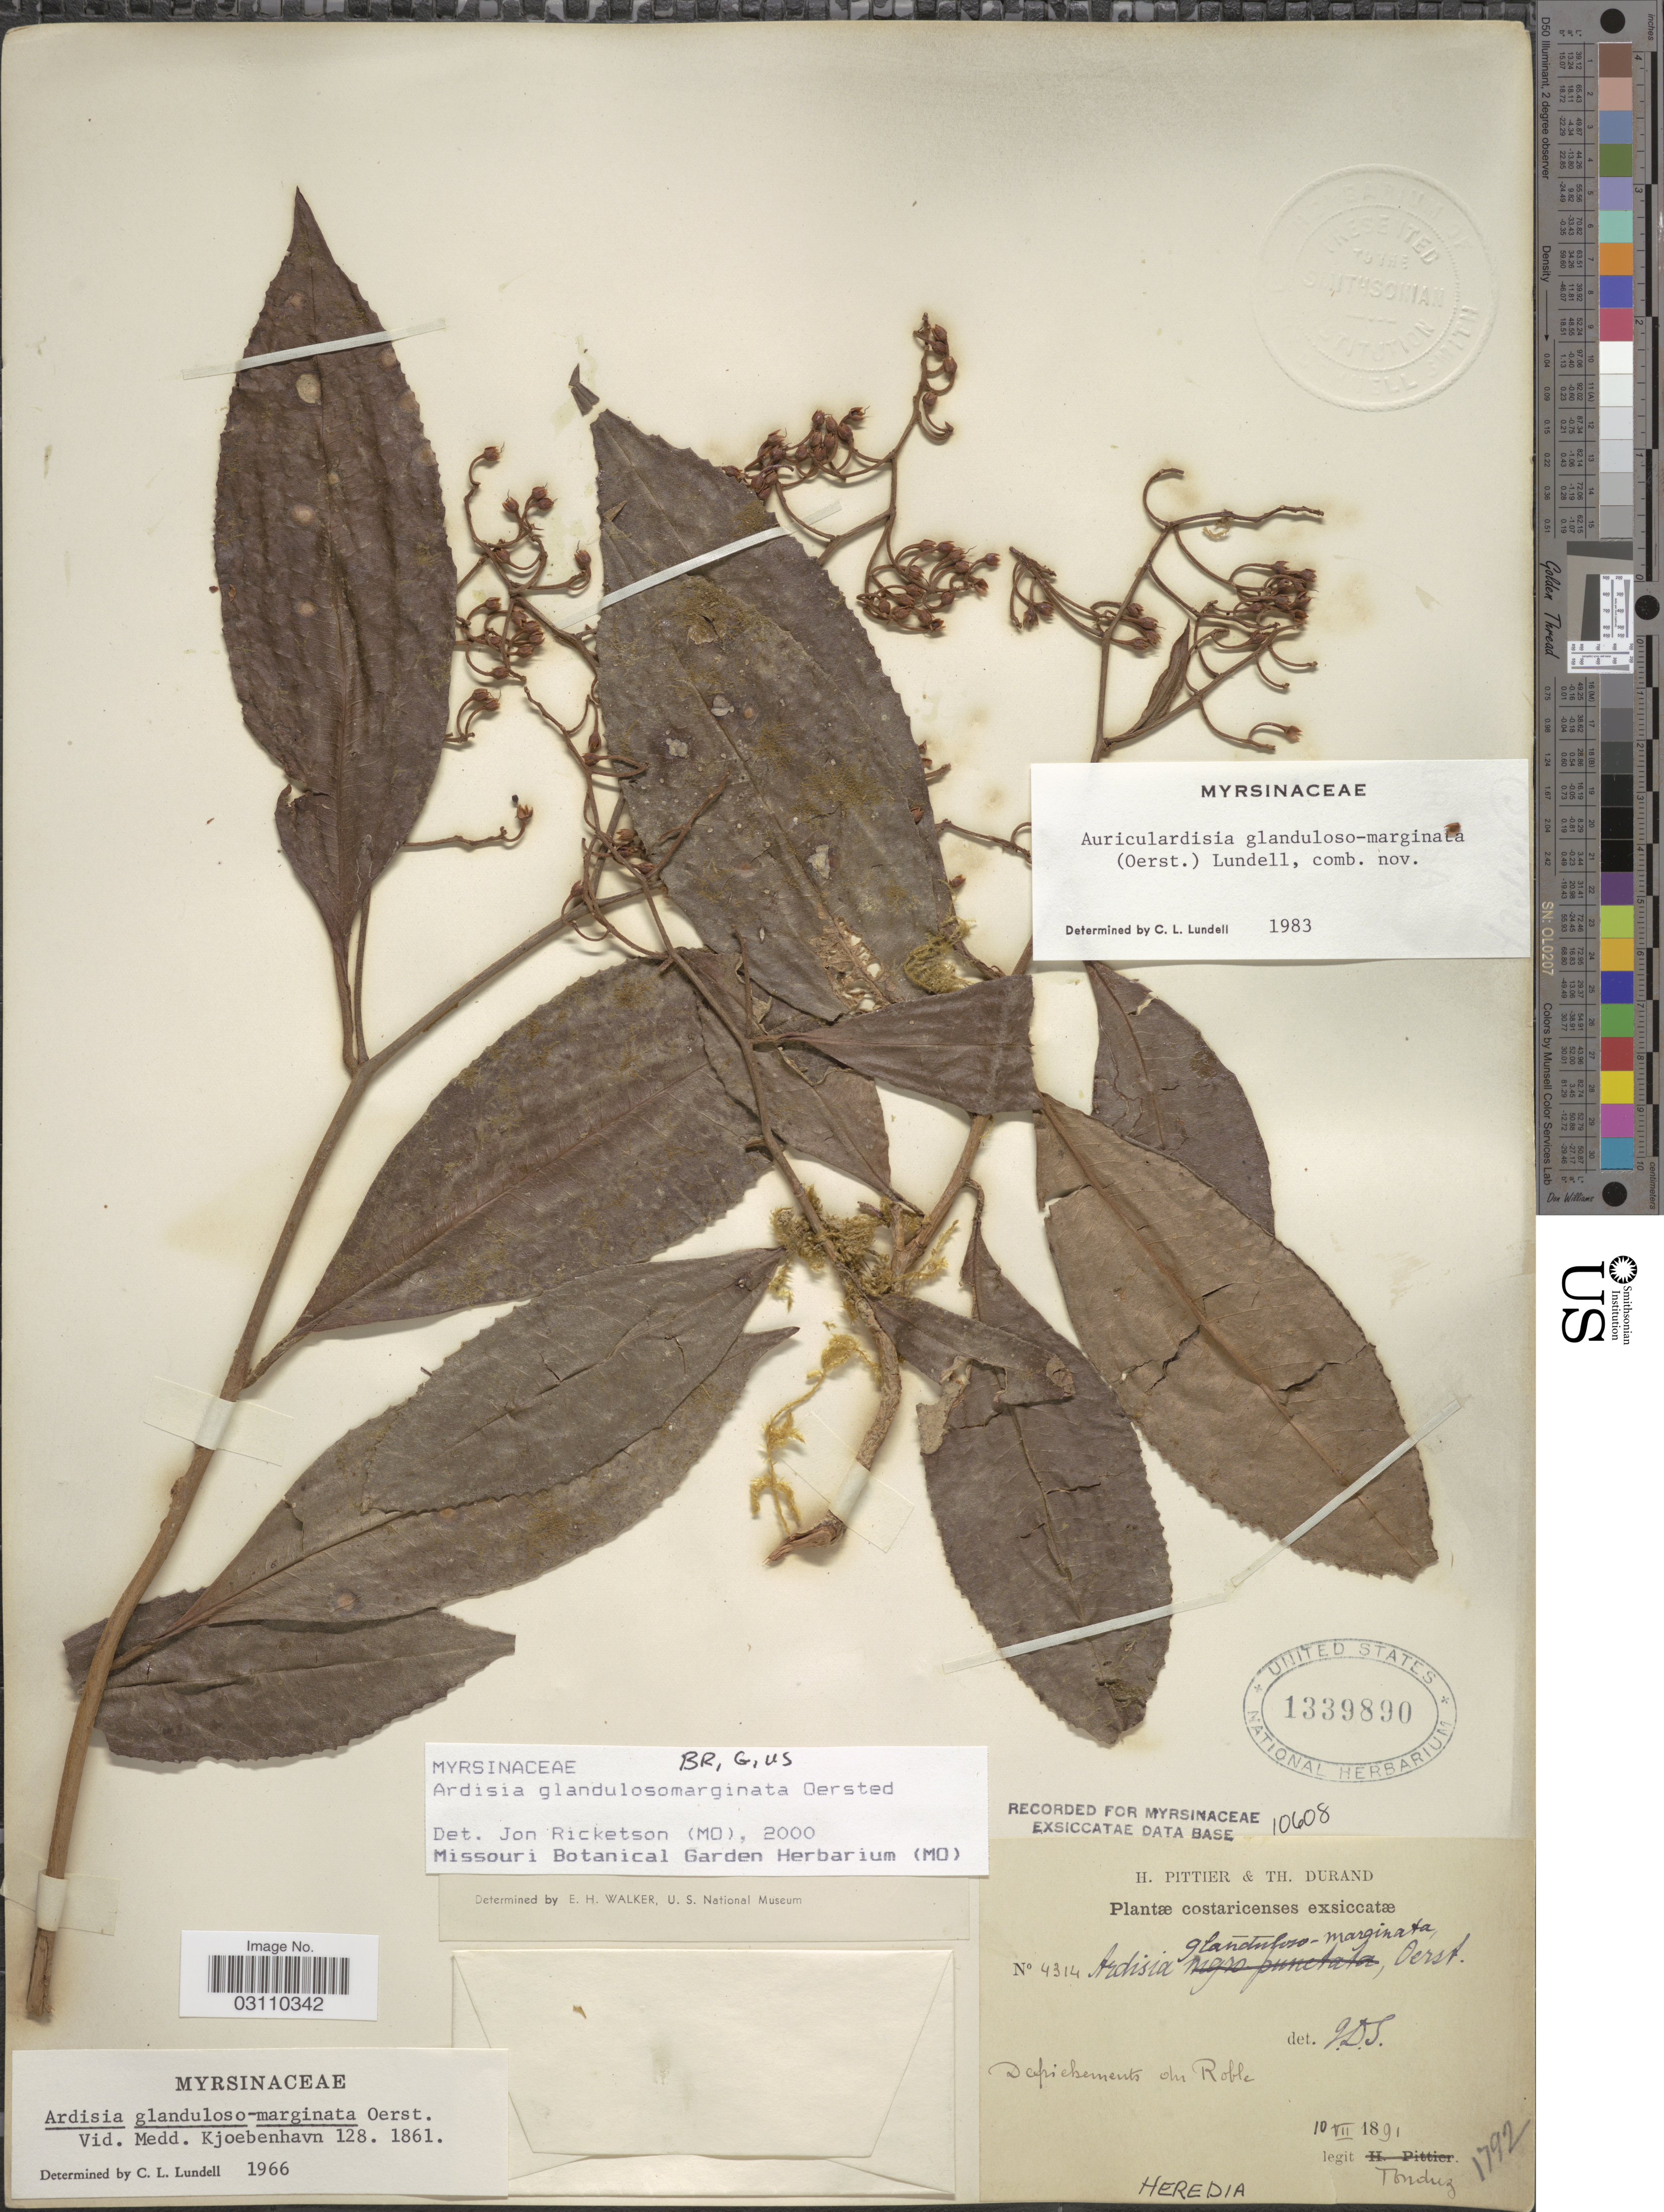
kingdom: Plantae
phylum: Tracheophyta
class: Magnoliopsida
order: Ericales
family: Primulaceae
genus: Ardisia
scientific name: Ardisia glandulosa-marginata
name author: Oerst.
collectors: Tonduz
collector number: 4314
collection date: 1891-07-10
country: Costa Rica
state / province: Heredia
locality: Dapichements du Roble.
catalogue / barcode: US 1339890